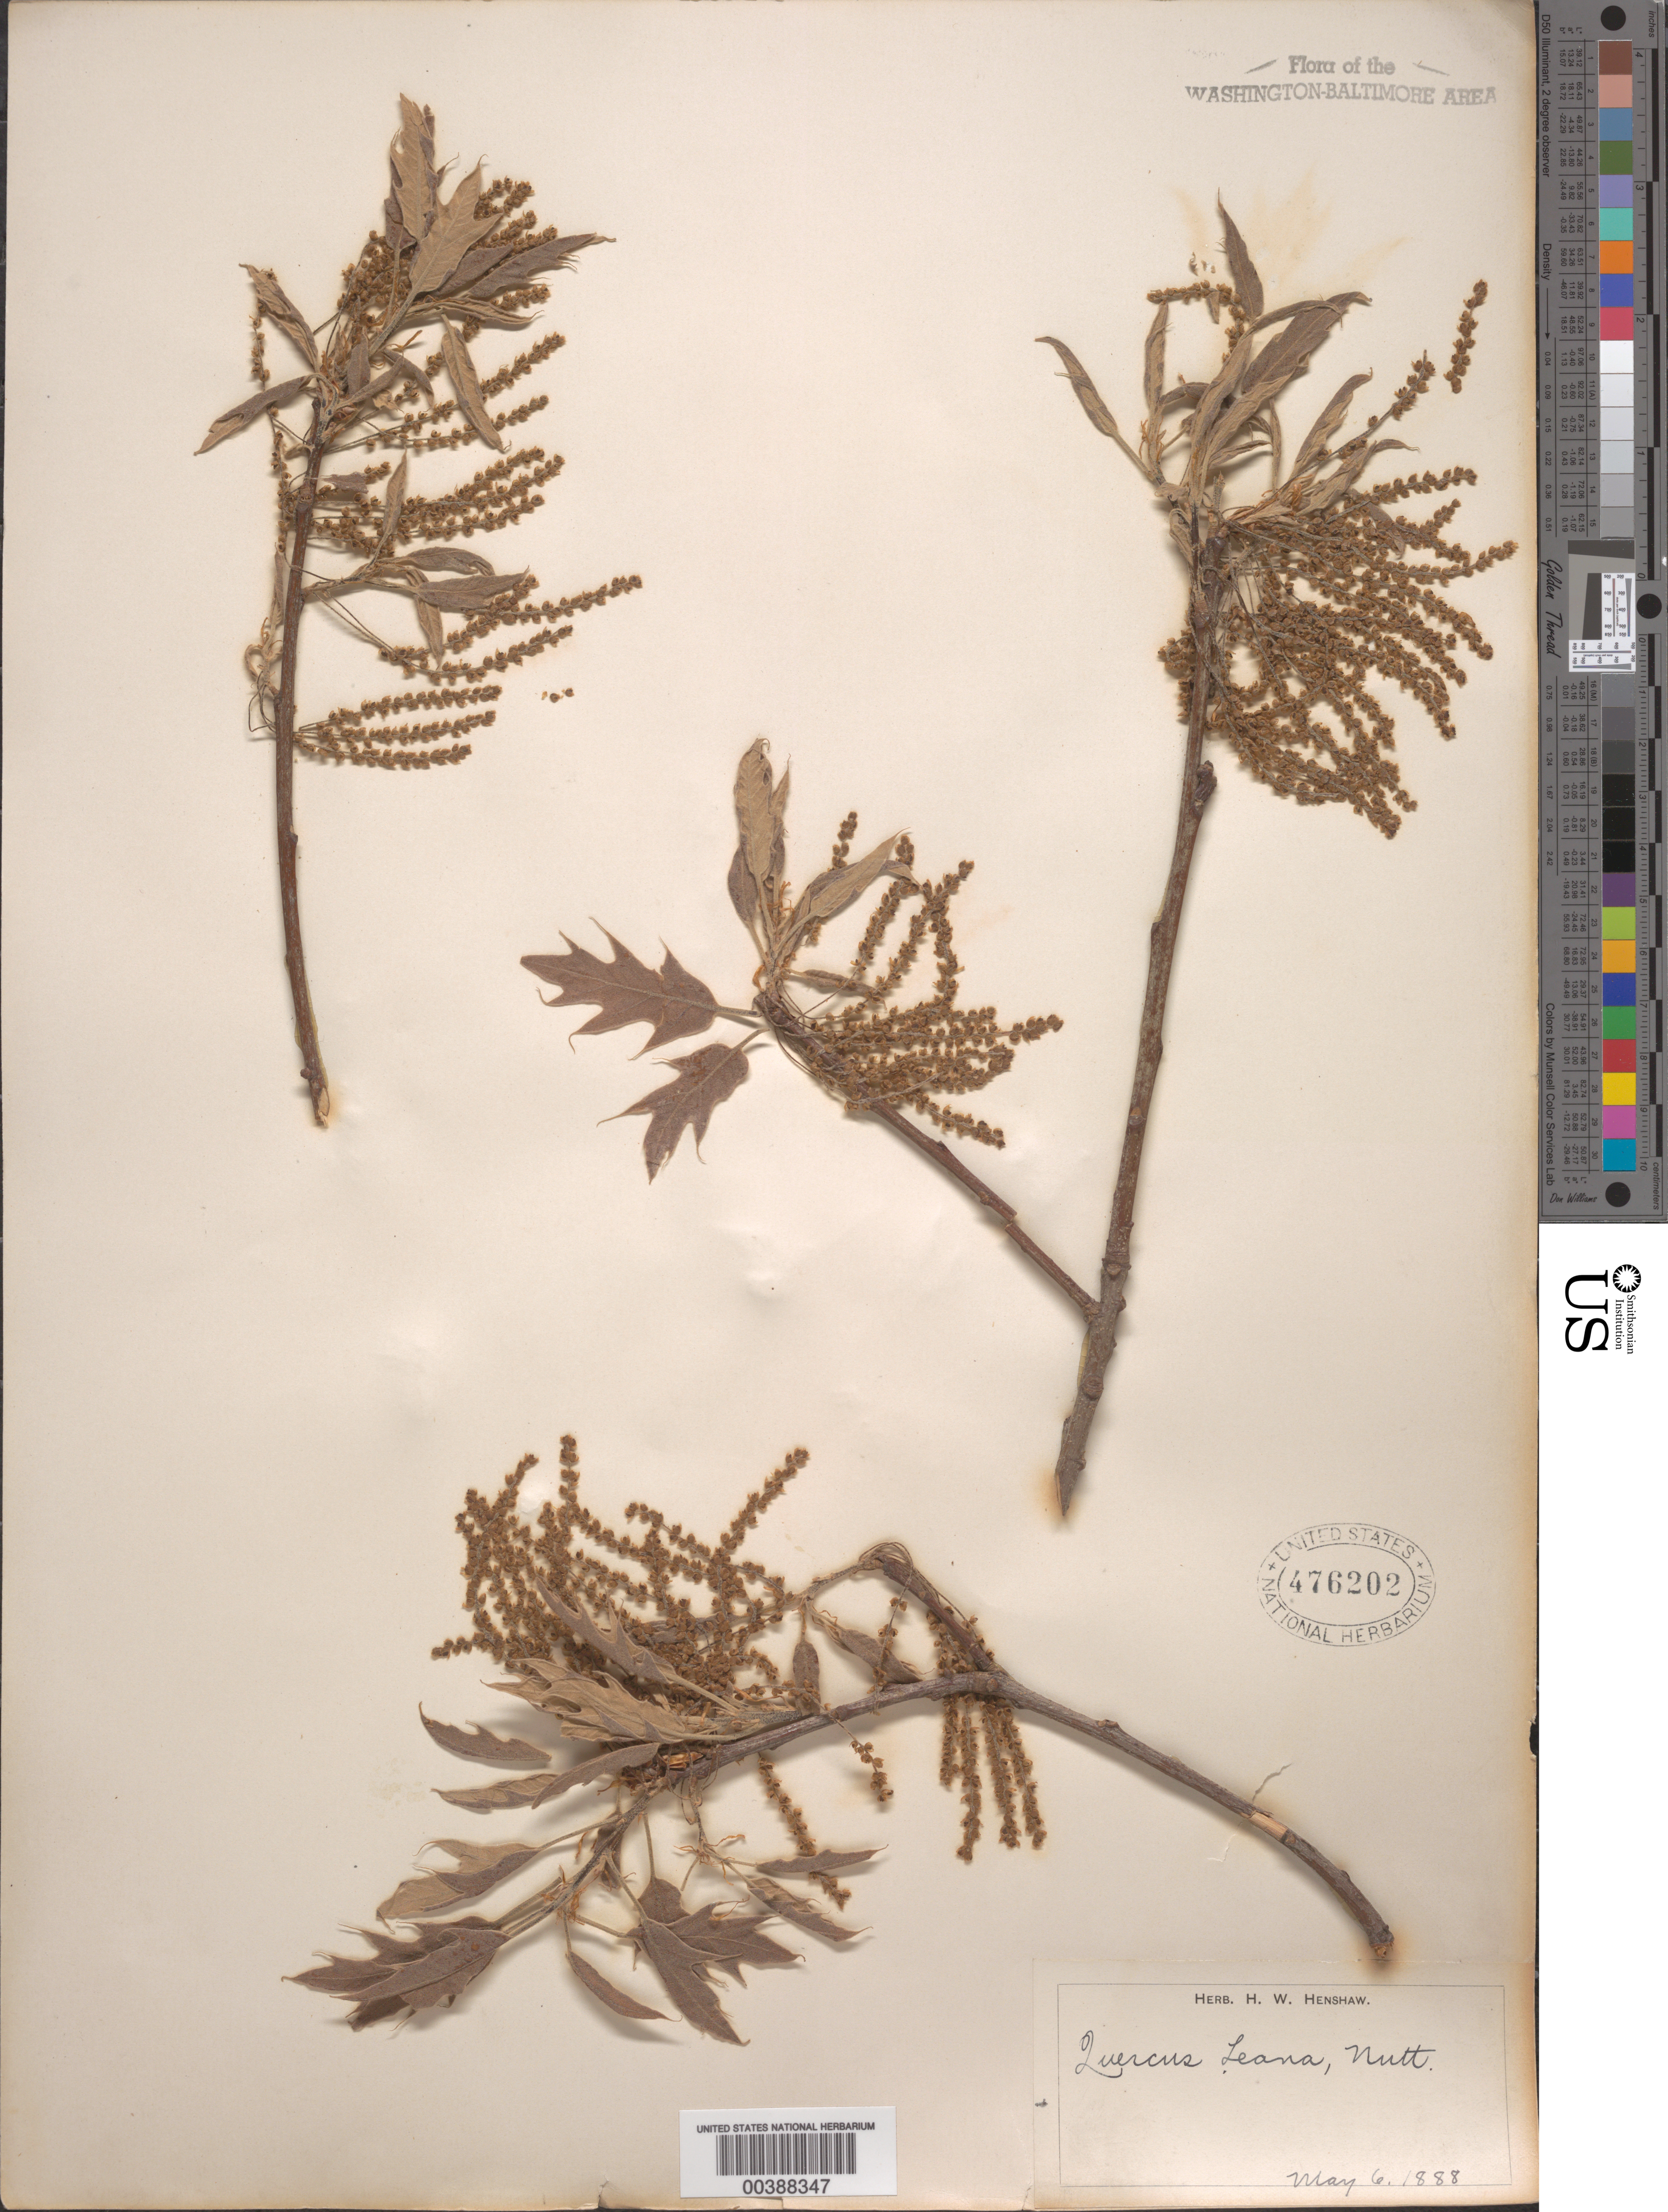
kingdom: Plantae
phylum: Tracheophyta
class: Magnoliopsida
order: Fagales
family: Fagaceae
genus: Quercus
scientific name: Quercus x leana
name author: Nutt.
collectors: H. Henshaw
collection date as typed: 06 May 1888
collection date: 1888-05-06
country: United States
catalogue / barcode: US 476202